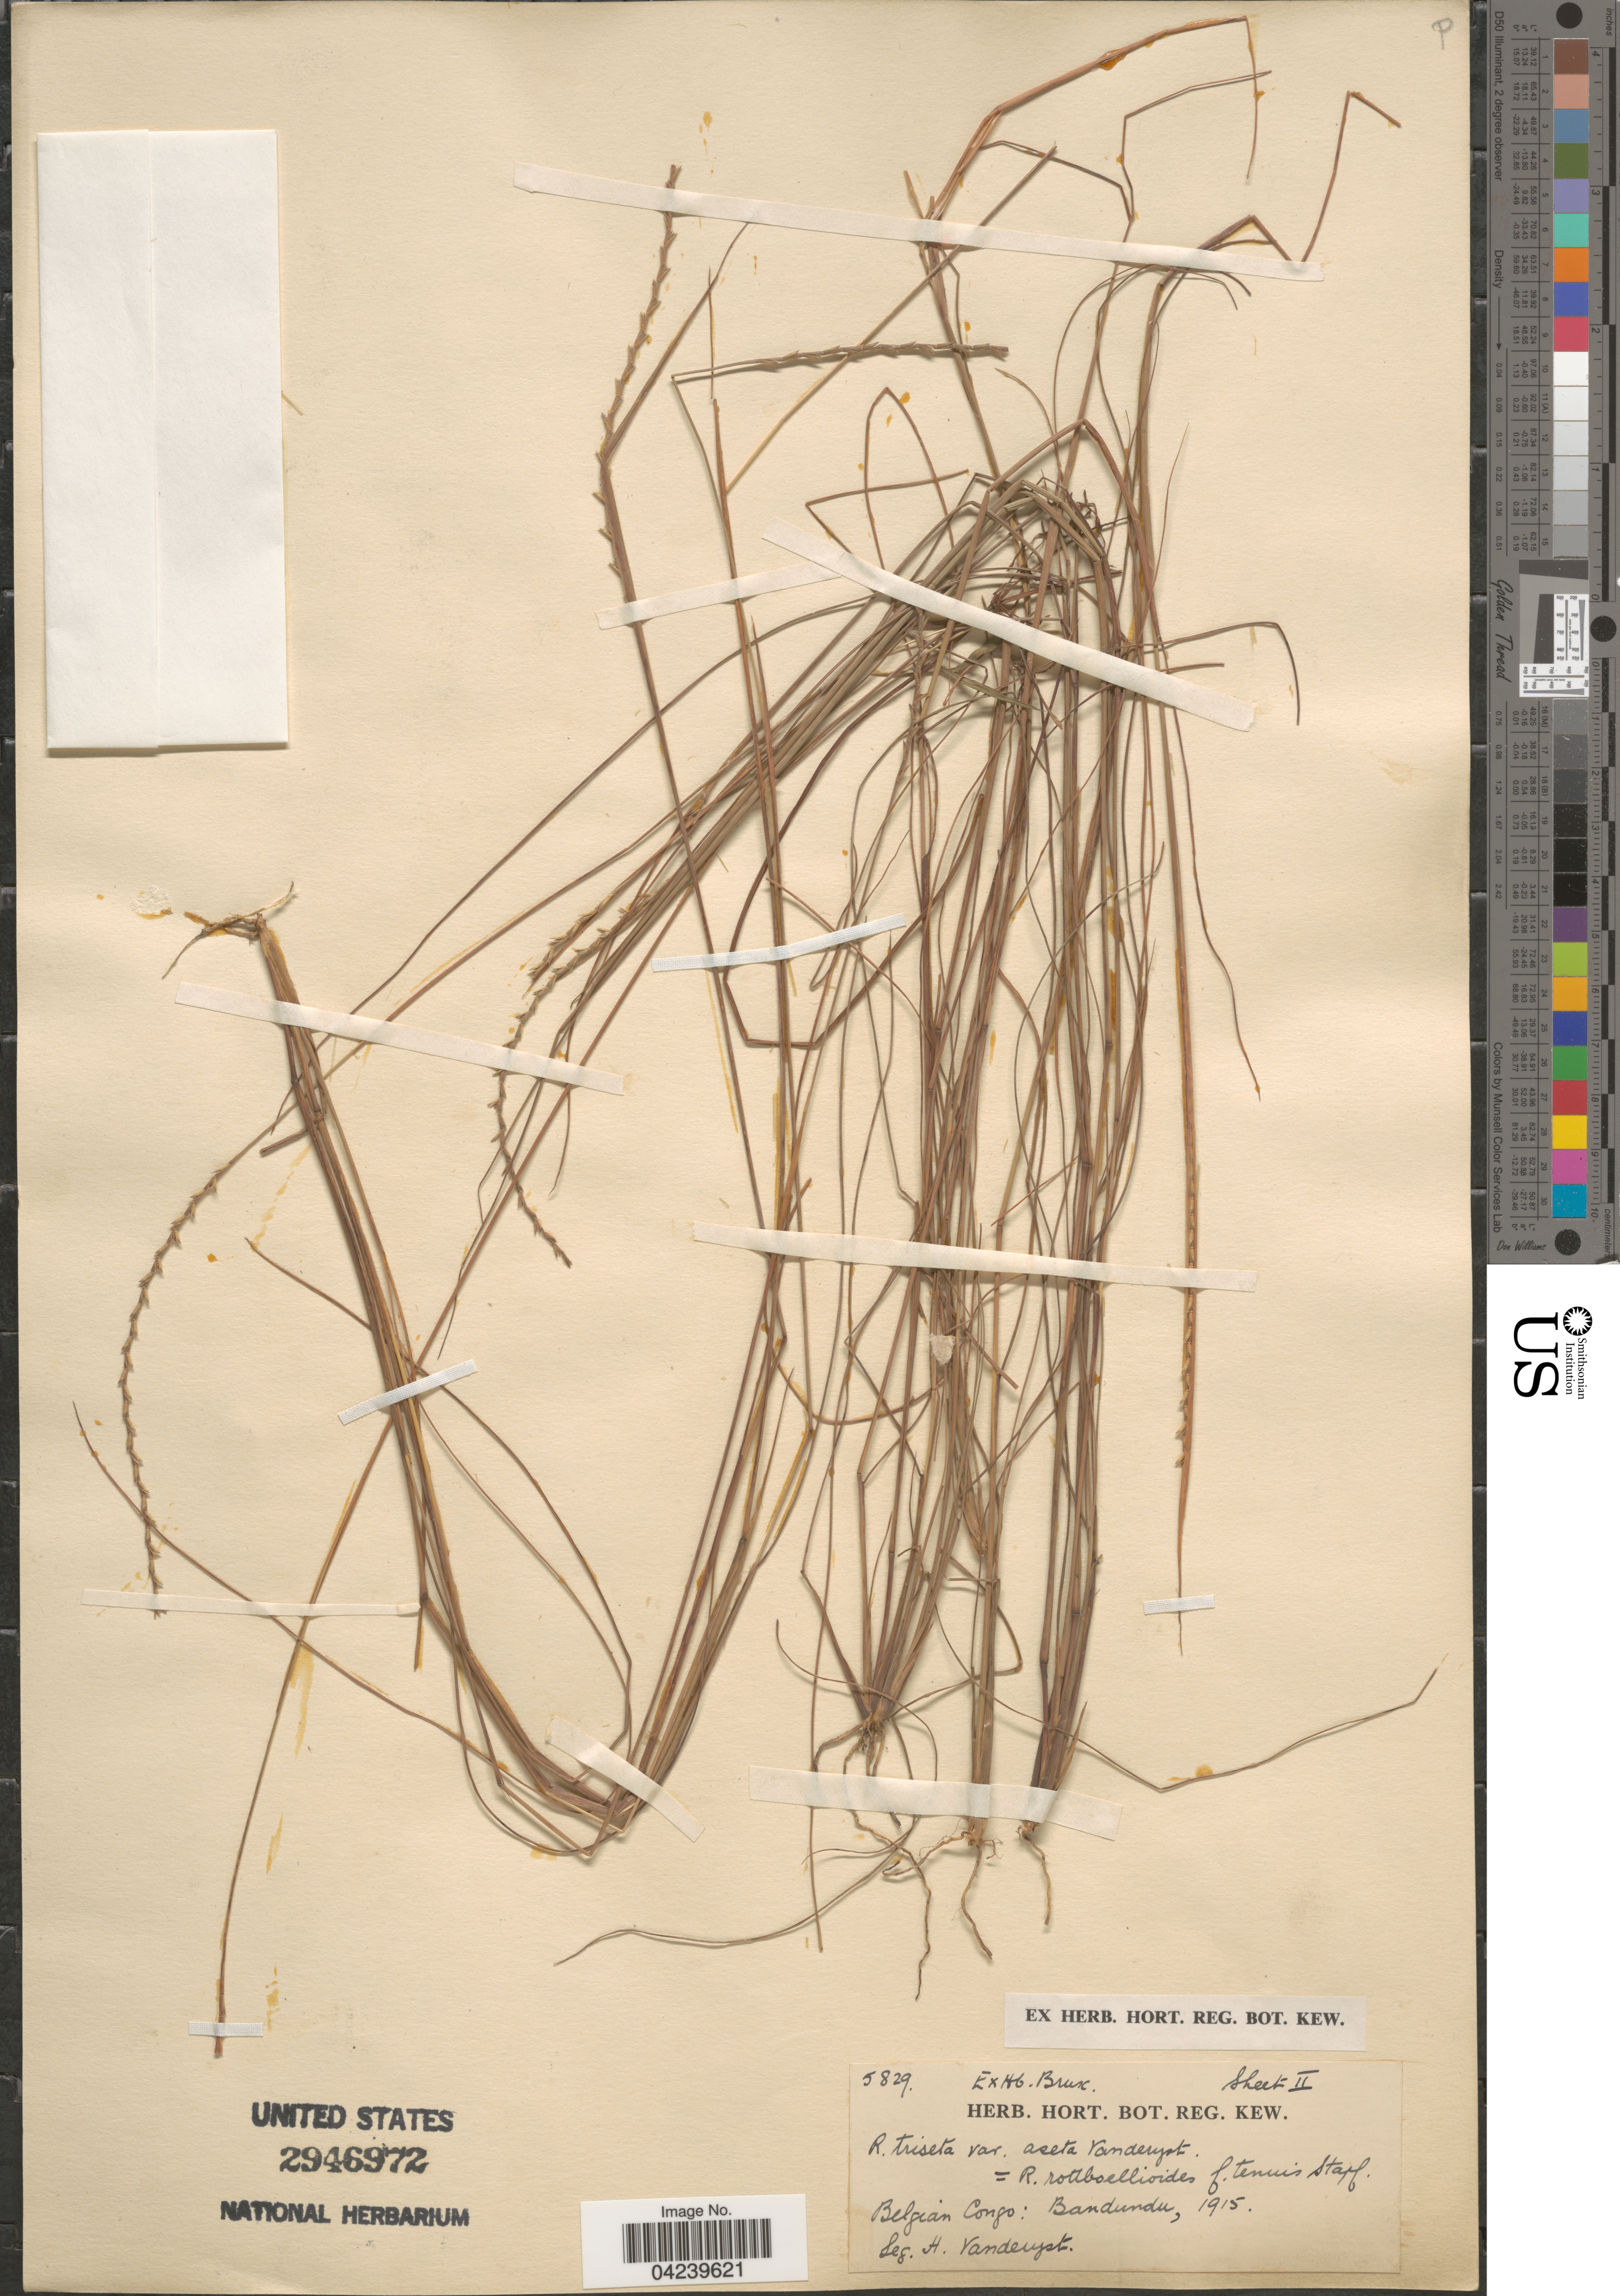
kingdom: Plantae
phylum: Tracheophyta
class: Liliopsida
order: Poales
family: Poaceae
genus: Rhytachne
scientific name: Rhytachne rottboellioides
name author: Desv.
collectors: H. J. R. Vanderyst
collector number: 5829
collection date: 1915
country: Congo, Democratic Republic of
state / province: Kwilu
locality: Belgian Congo: Bandundu.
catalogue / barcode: US 2946972